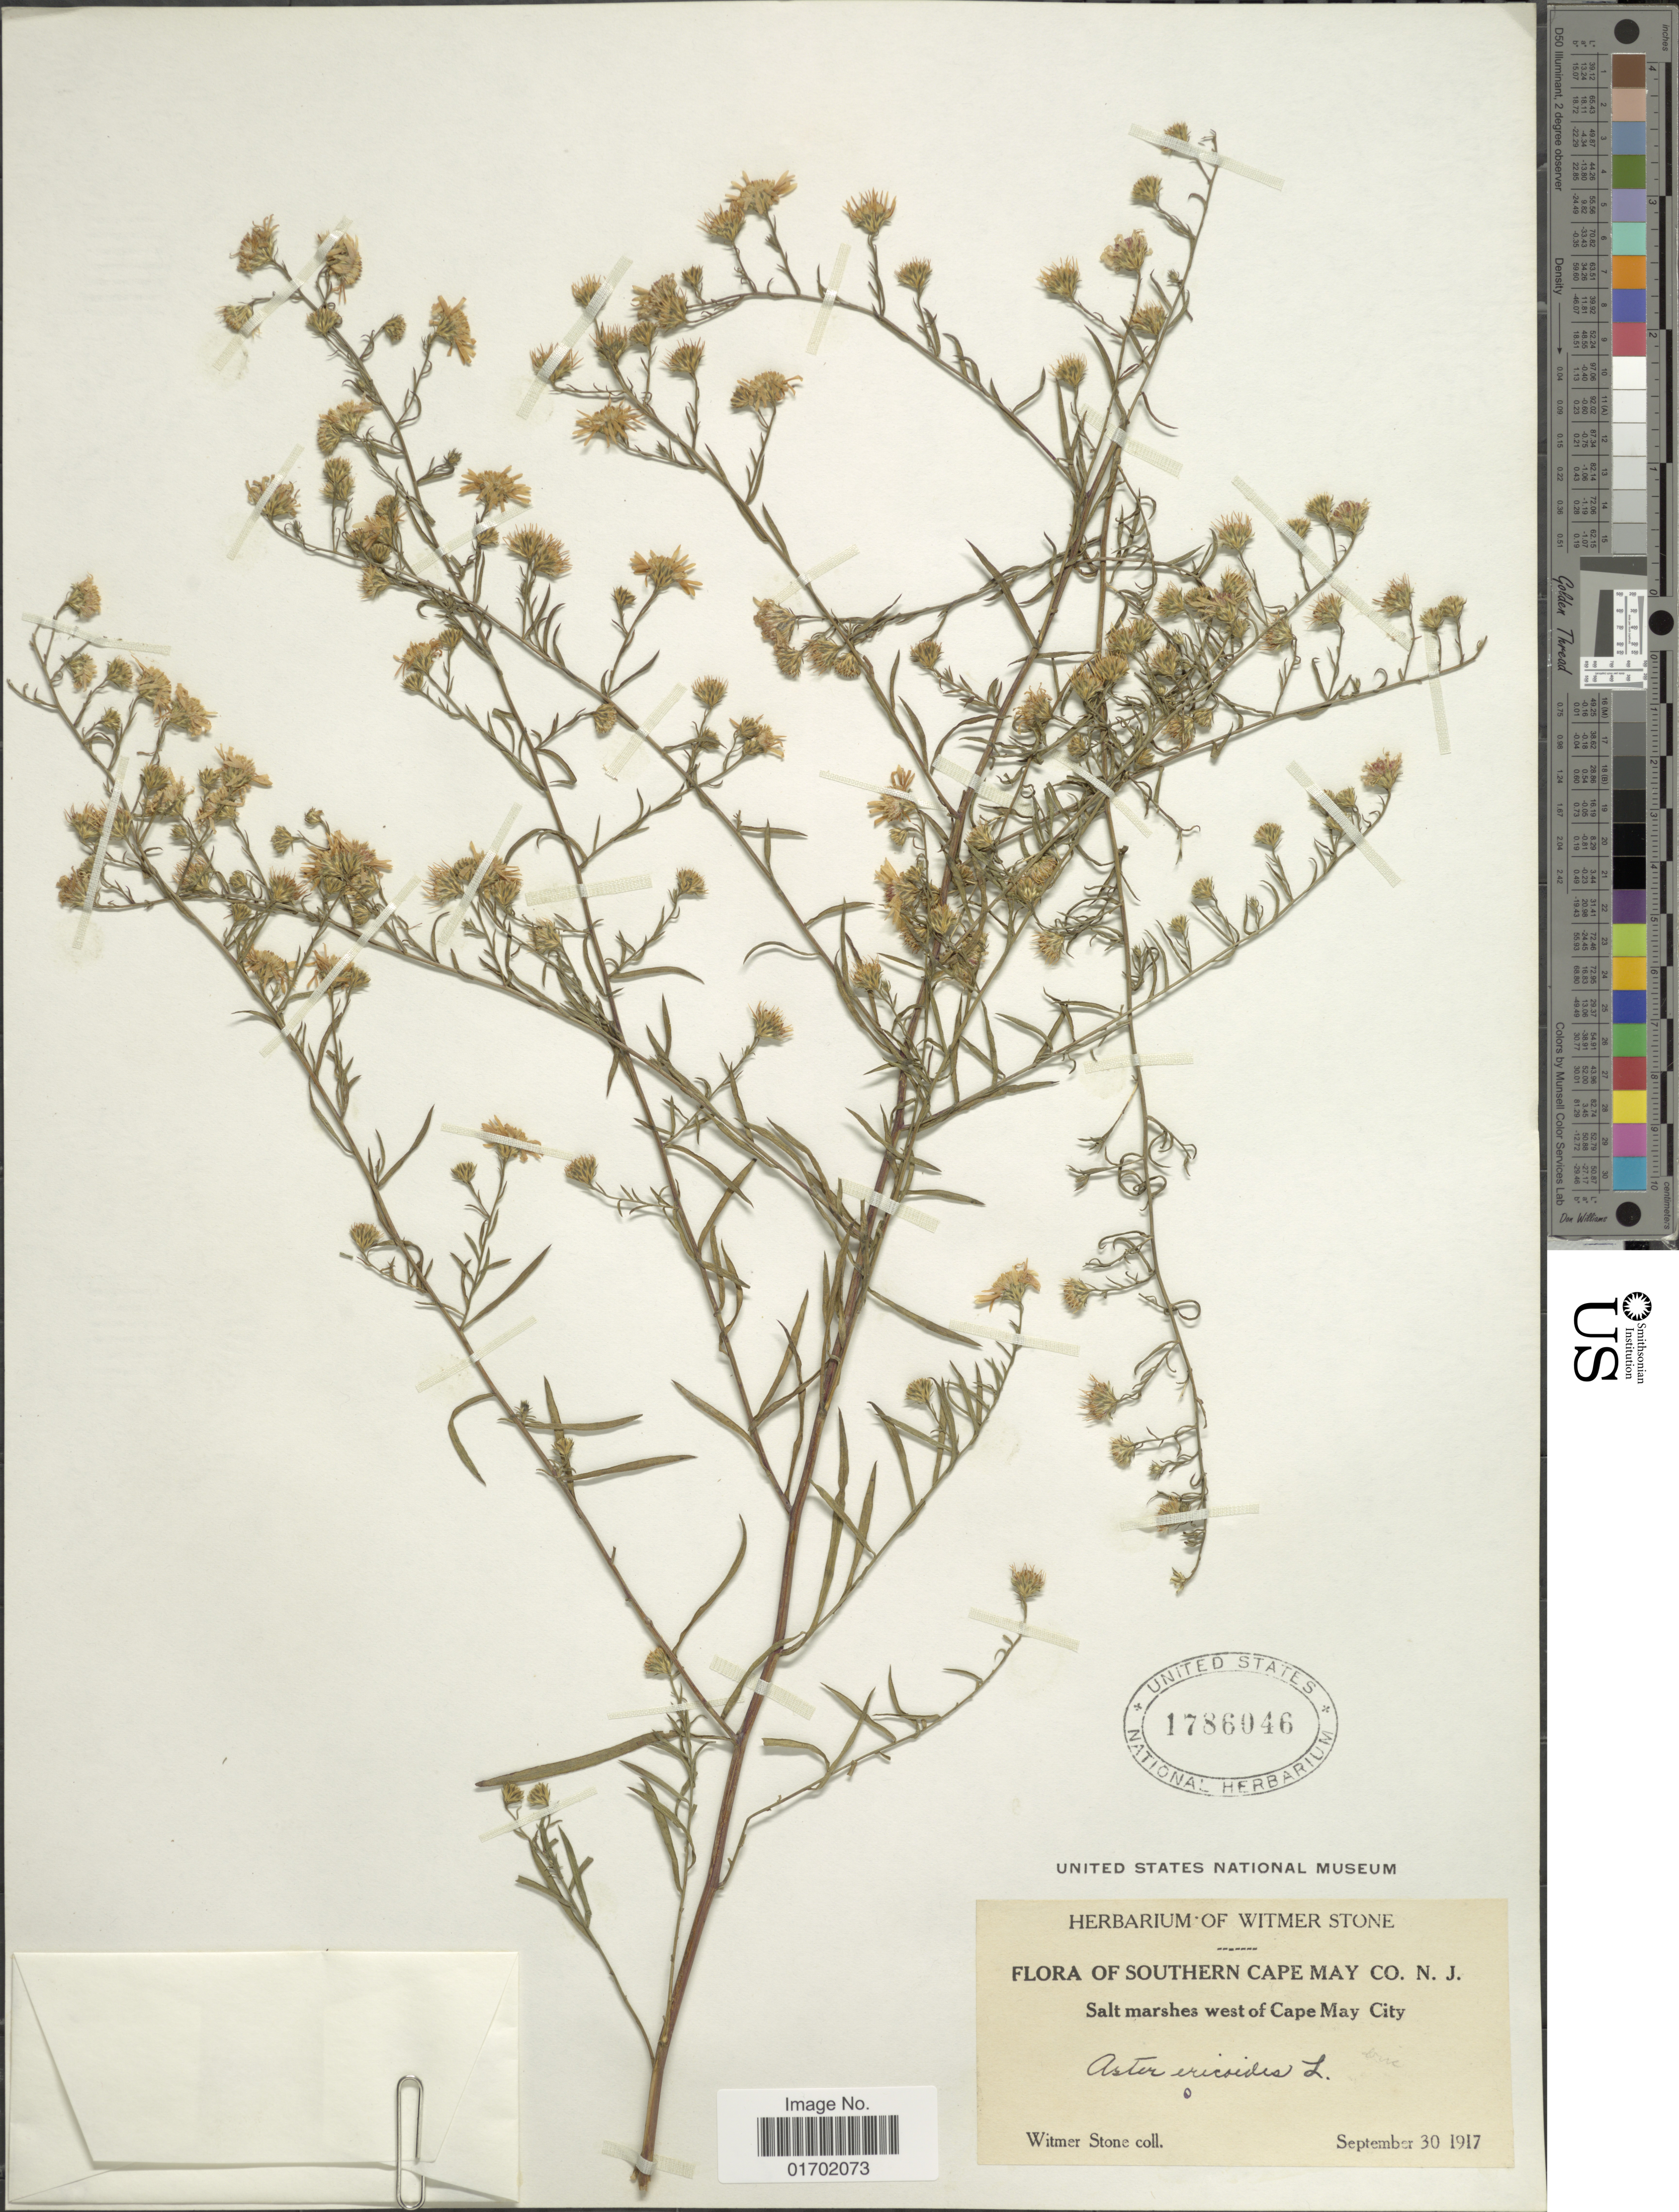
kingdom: Plantae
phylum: Tracheophyta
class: Magnoliopsida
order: Asterales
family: Asteraceae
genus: Symphyotrichum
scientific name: Symphyotrichum pilosum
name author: (Willd.) G.L. Nesom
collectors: W. Stone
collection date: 1917-09-30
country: United States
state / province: New Jersey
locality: Southern Cape May Co., N. J., west of Cape May City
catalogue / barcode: US 1786046